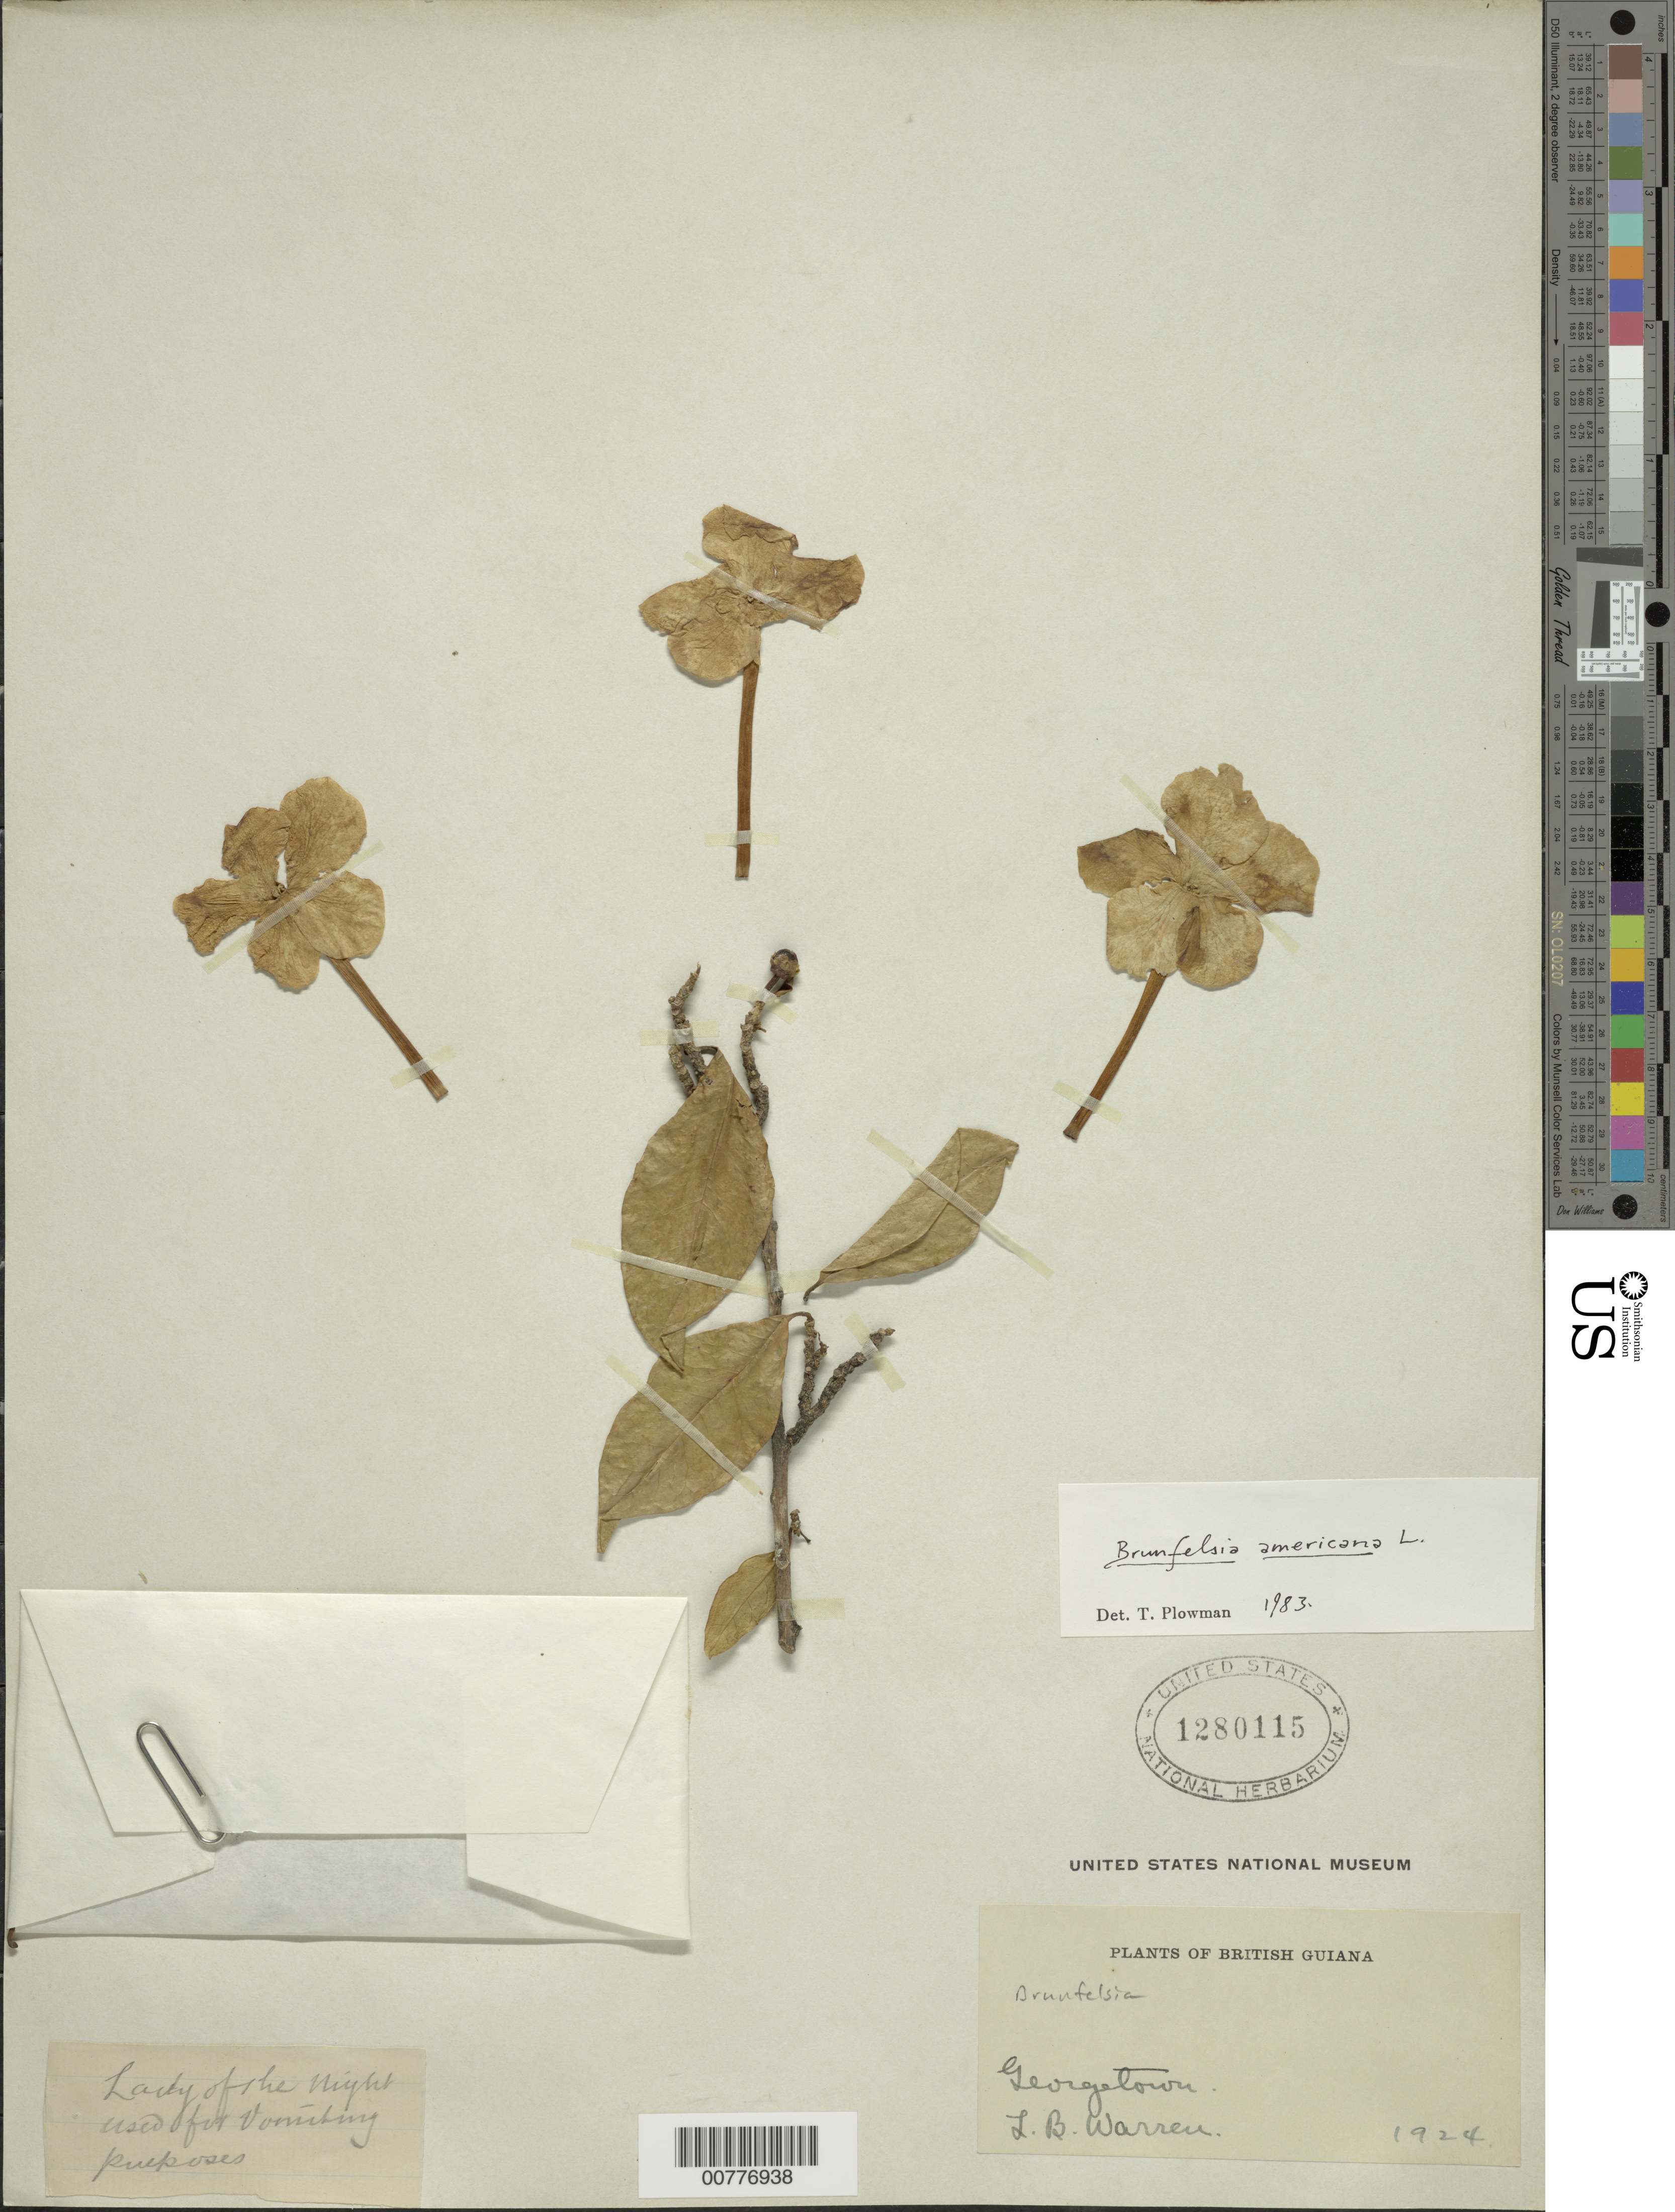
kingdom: Plantae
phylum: Tracheophyta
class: Magnoliopsida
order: Solanales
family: Solanaceae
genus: Brunfelsia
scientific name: Brunfelsia americana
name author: L.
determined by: Plowman, Timothy C.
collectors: L. Warren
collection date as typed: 1924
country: Guyana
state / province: Demerara-Mahaica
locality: Georgetown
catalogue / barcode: US 1280115